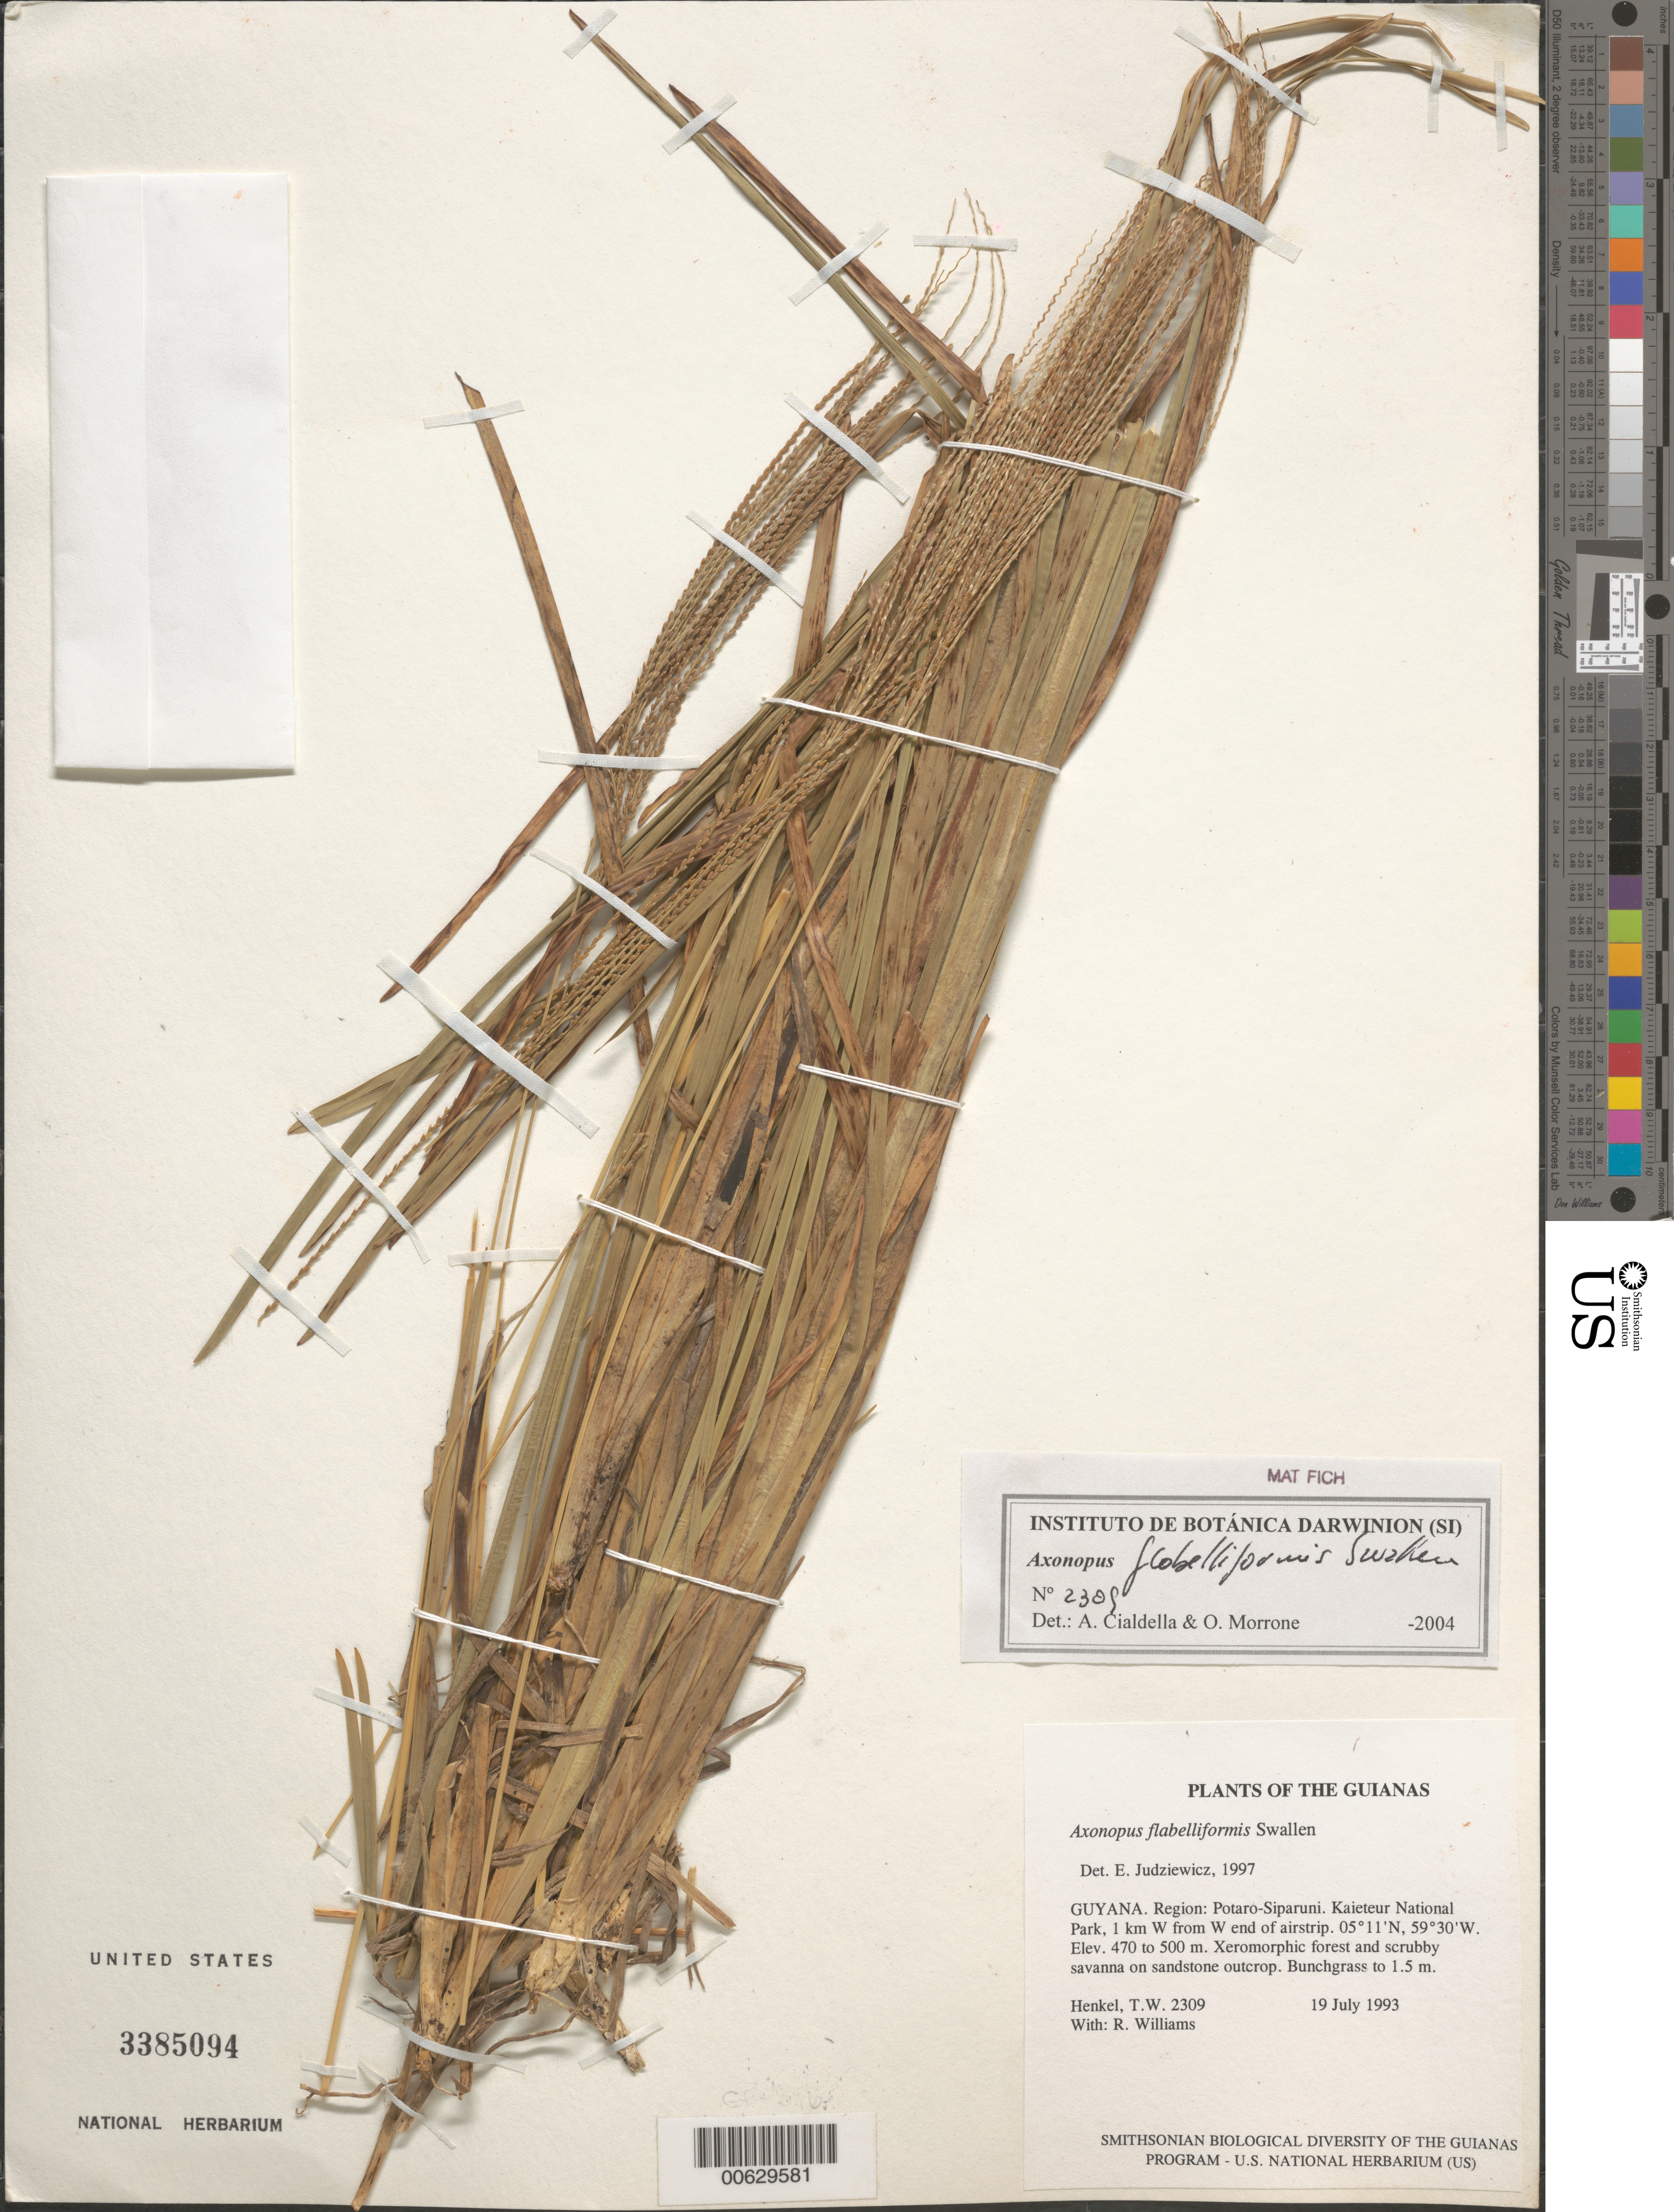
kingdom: Plantae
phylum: Tracheophyta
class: Liliopsida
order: Poales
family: Poaceae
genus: Axonopus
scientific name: Axonopus pubivaginatus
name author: Henr.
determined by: Davidse, Gerrit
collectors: T. Henkel, M. Chin & W. Ryan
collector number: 1181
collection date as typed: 4 February 1993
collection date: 1993-02-04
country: Guyana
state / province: Potaro-Siparuni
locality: Pakaraima Mts, Upper Ireng River, 1-2 km S of Cipo settlement along banks of Ireng River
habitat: Riverine gallery forest of Mora excelsa, other Fabaceae, Lecythidaceae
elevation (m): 560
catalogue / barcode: US 3385081